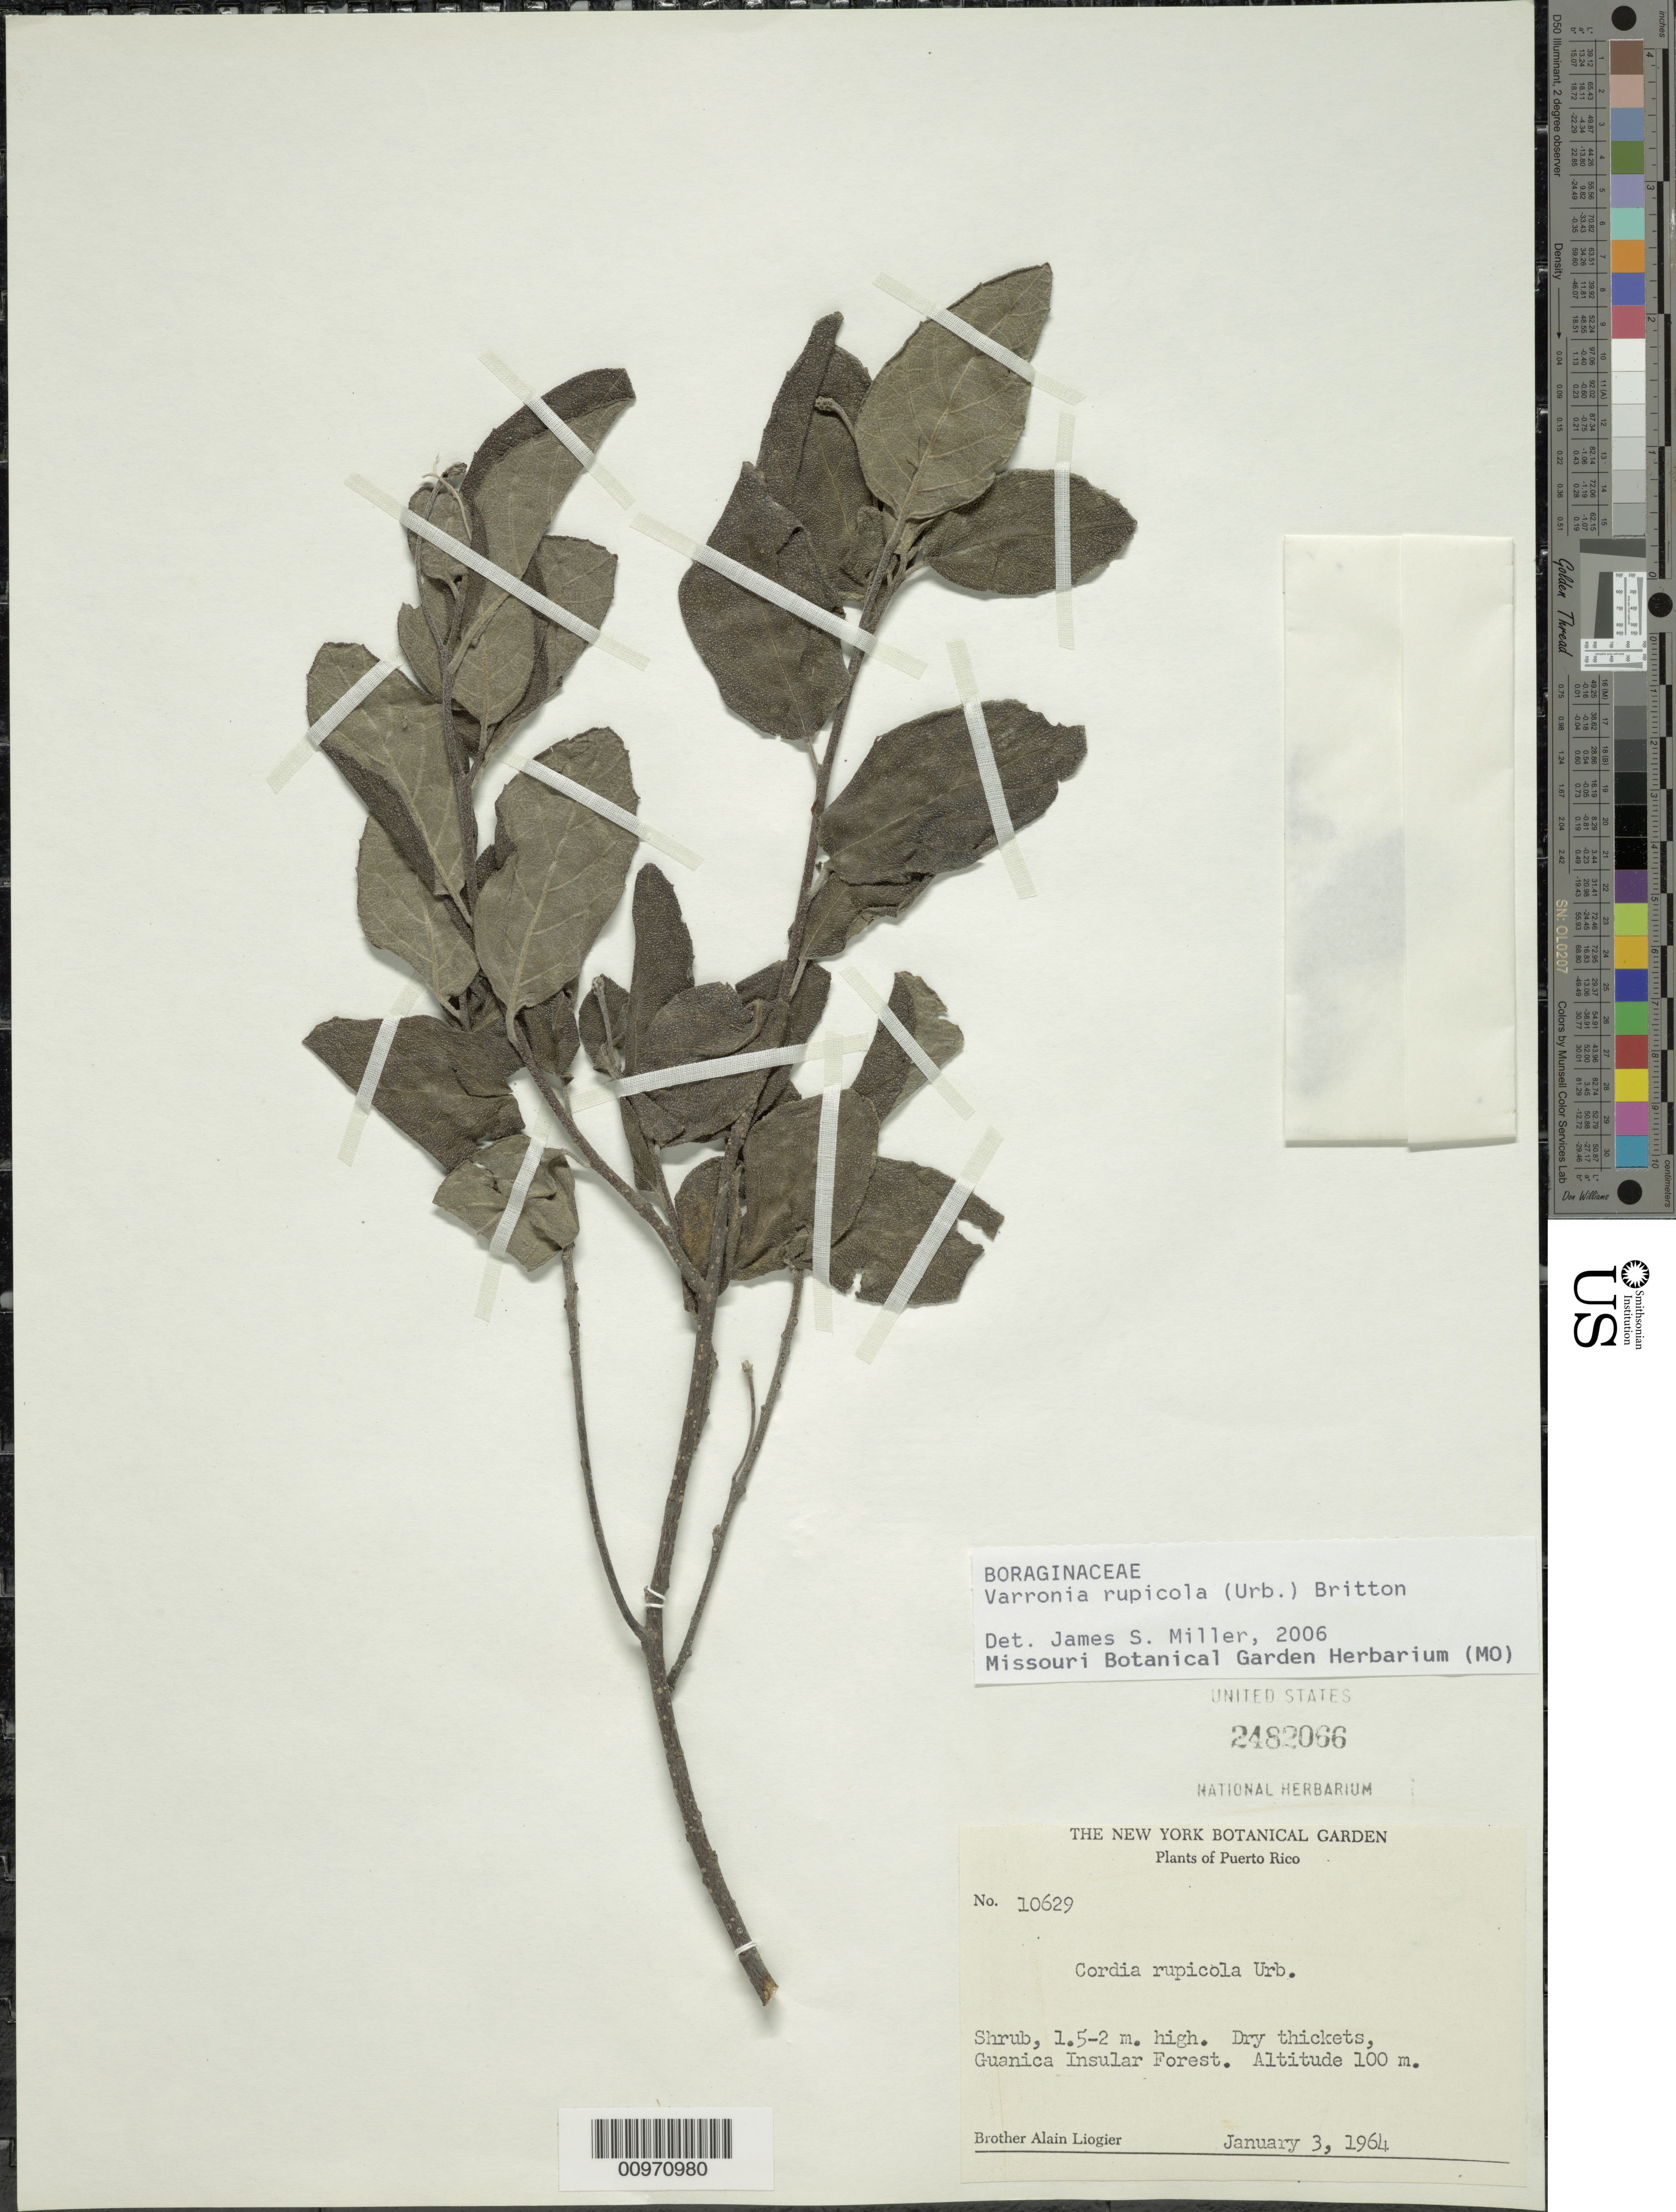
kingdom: Plantae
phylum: Tracheophyta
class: Magnoliopsida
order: Boraginales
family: Cordiaceae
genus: Varronia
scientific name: Varronia rupicola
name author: (Urb.) Britton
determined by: Miller, James S., (MO), Missouri Botanical Garden (UNITED STATES)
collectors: A. H. Liogier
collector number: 10629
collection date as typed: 03 Jan 1964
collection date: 1964-01-03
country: Puerto Rico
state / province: Guánica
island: Puerto Rico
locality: Guanica Insular Forest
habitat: Dry thickets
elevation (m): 100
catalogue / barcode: US 2482066